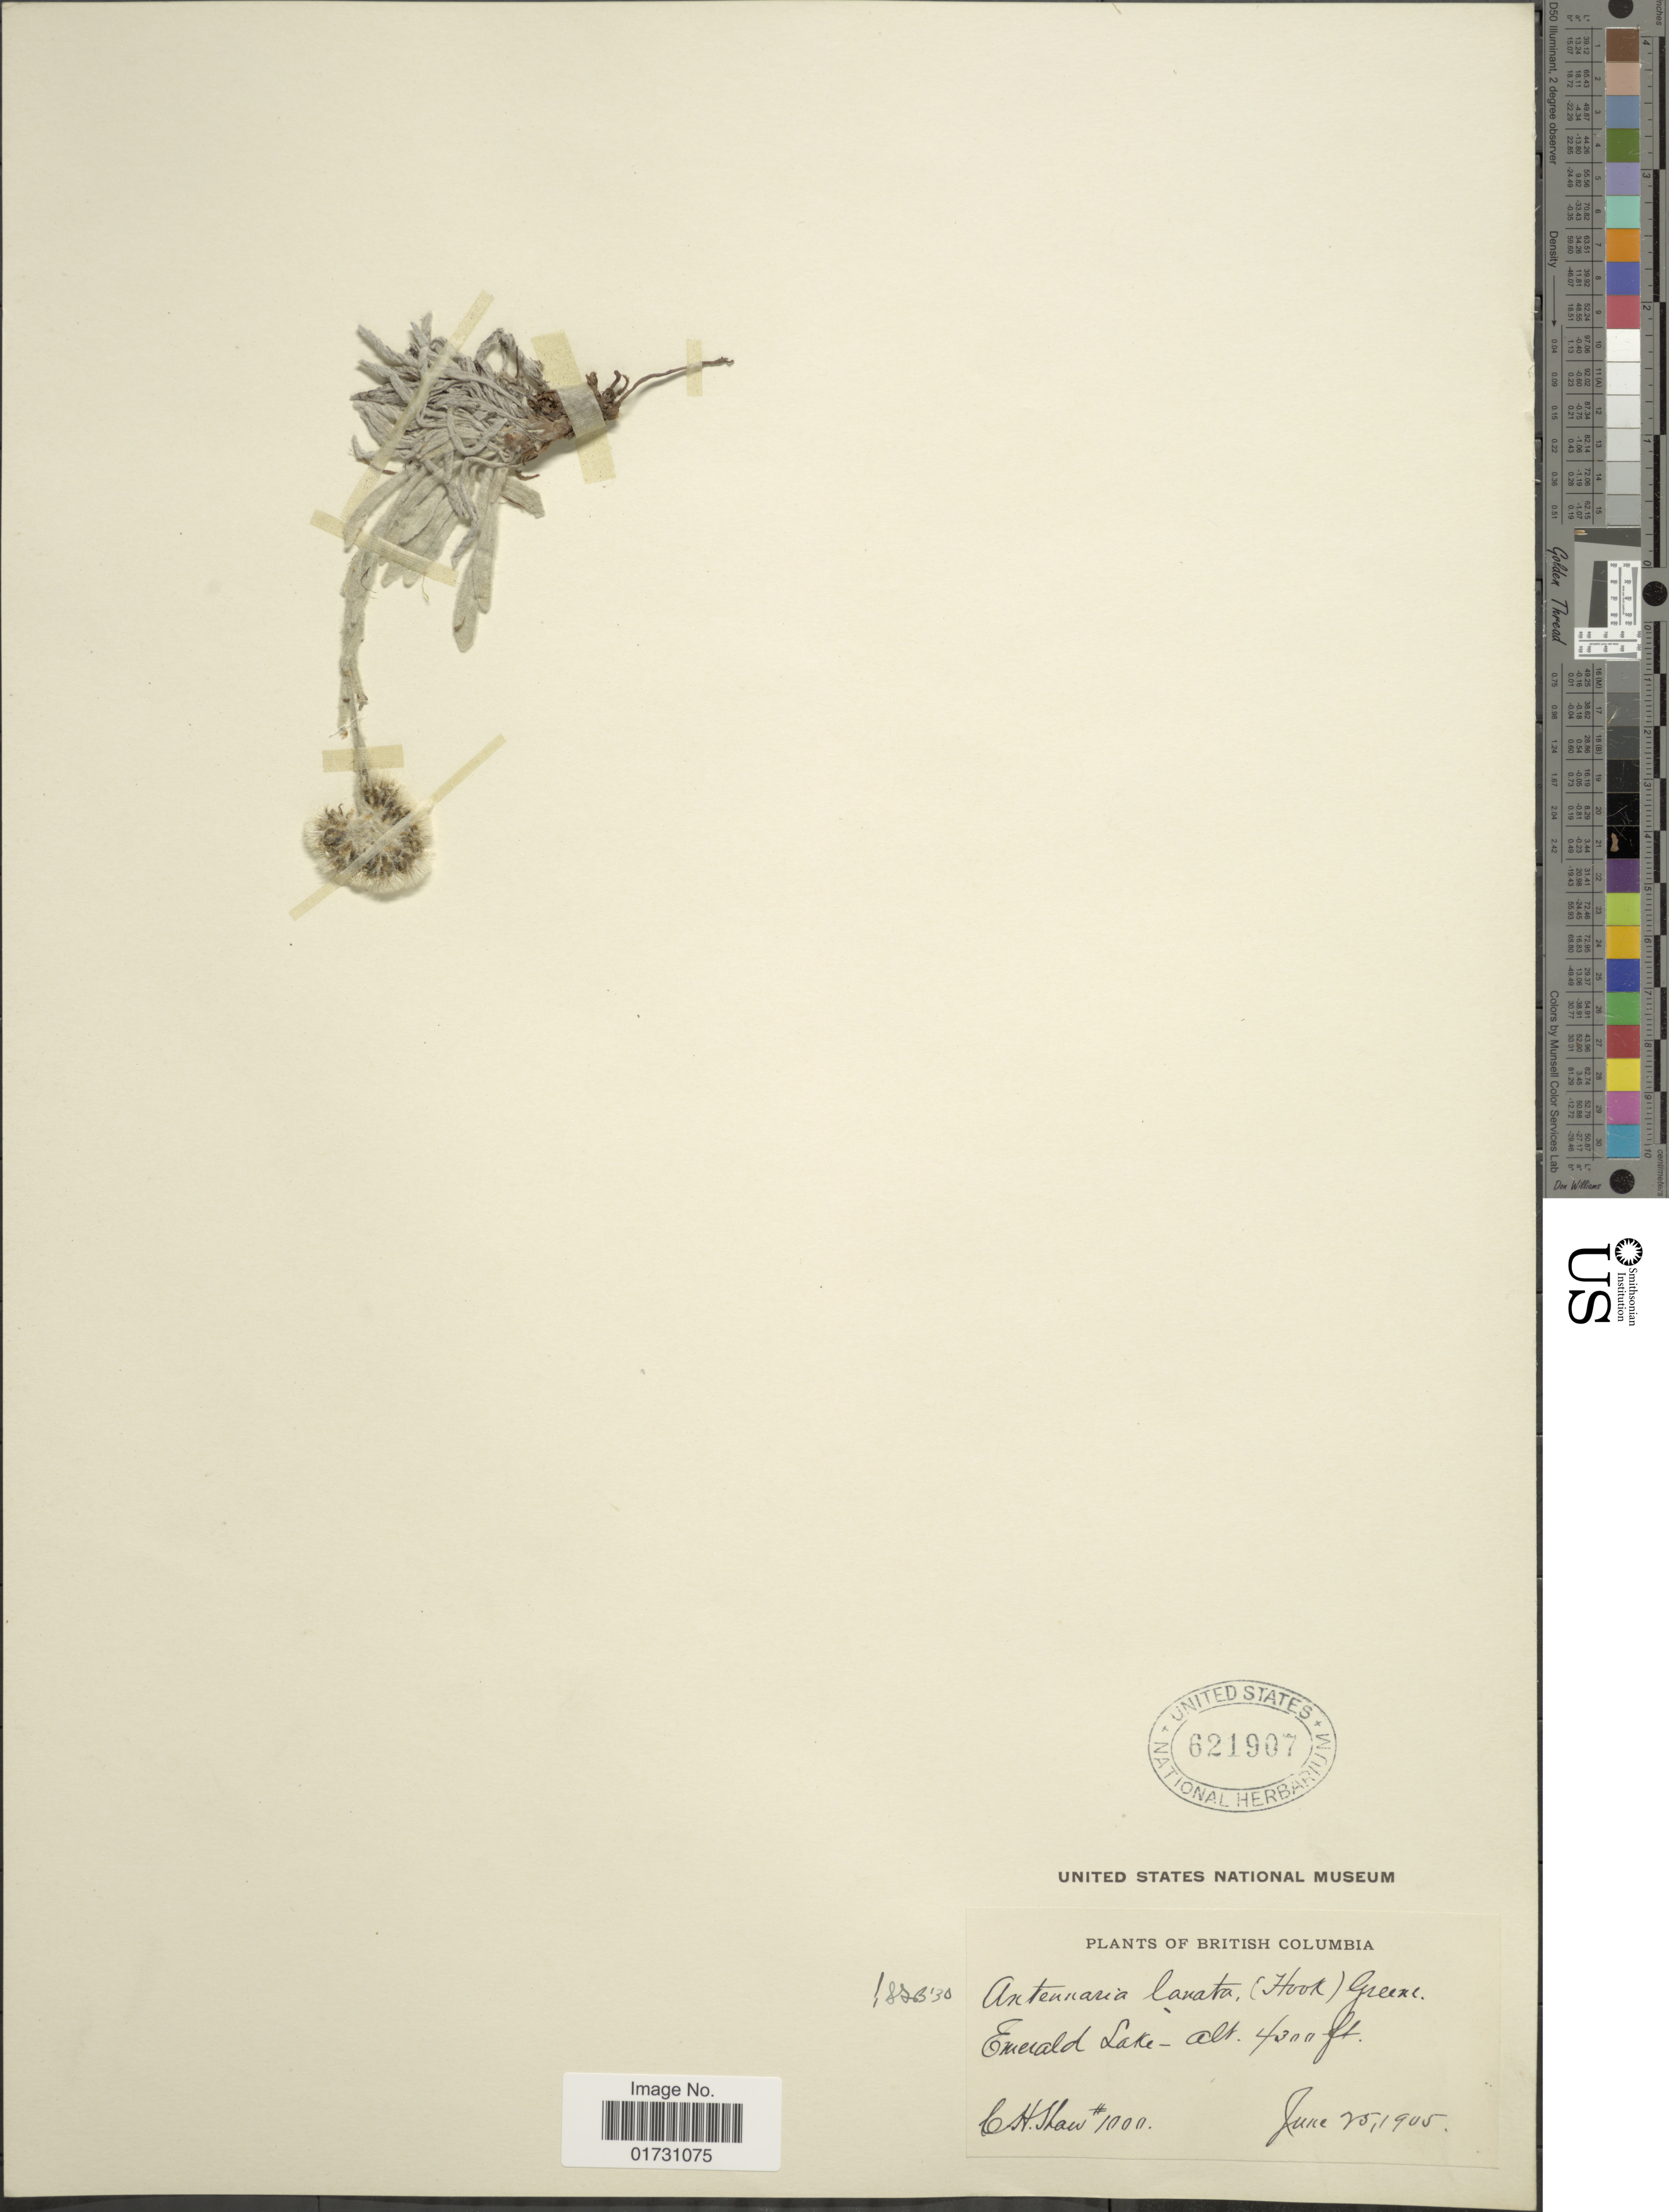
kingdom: Plantae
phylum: Tracheophyta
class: Magnoliopsida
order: Asterales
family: Asteraceae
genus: Antennaria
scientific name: Antennaria lanata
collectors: C. H. Shaw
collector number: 1000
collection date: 1905-06-25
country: Canada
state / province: British Columbia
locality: Emerald Lake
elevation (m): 1311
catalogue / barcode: US 621907